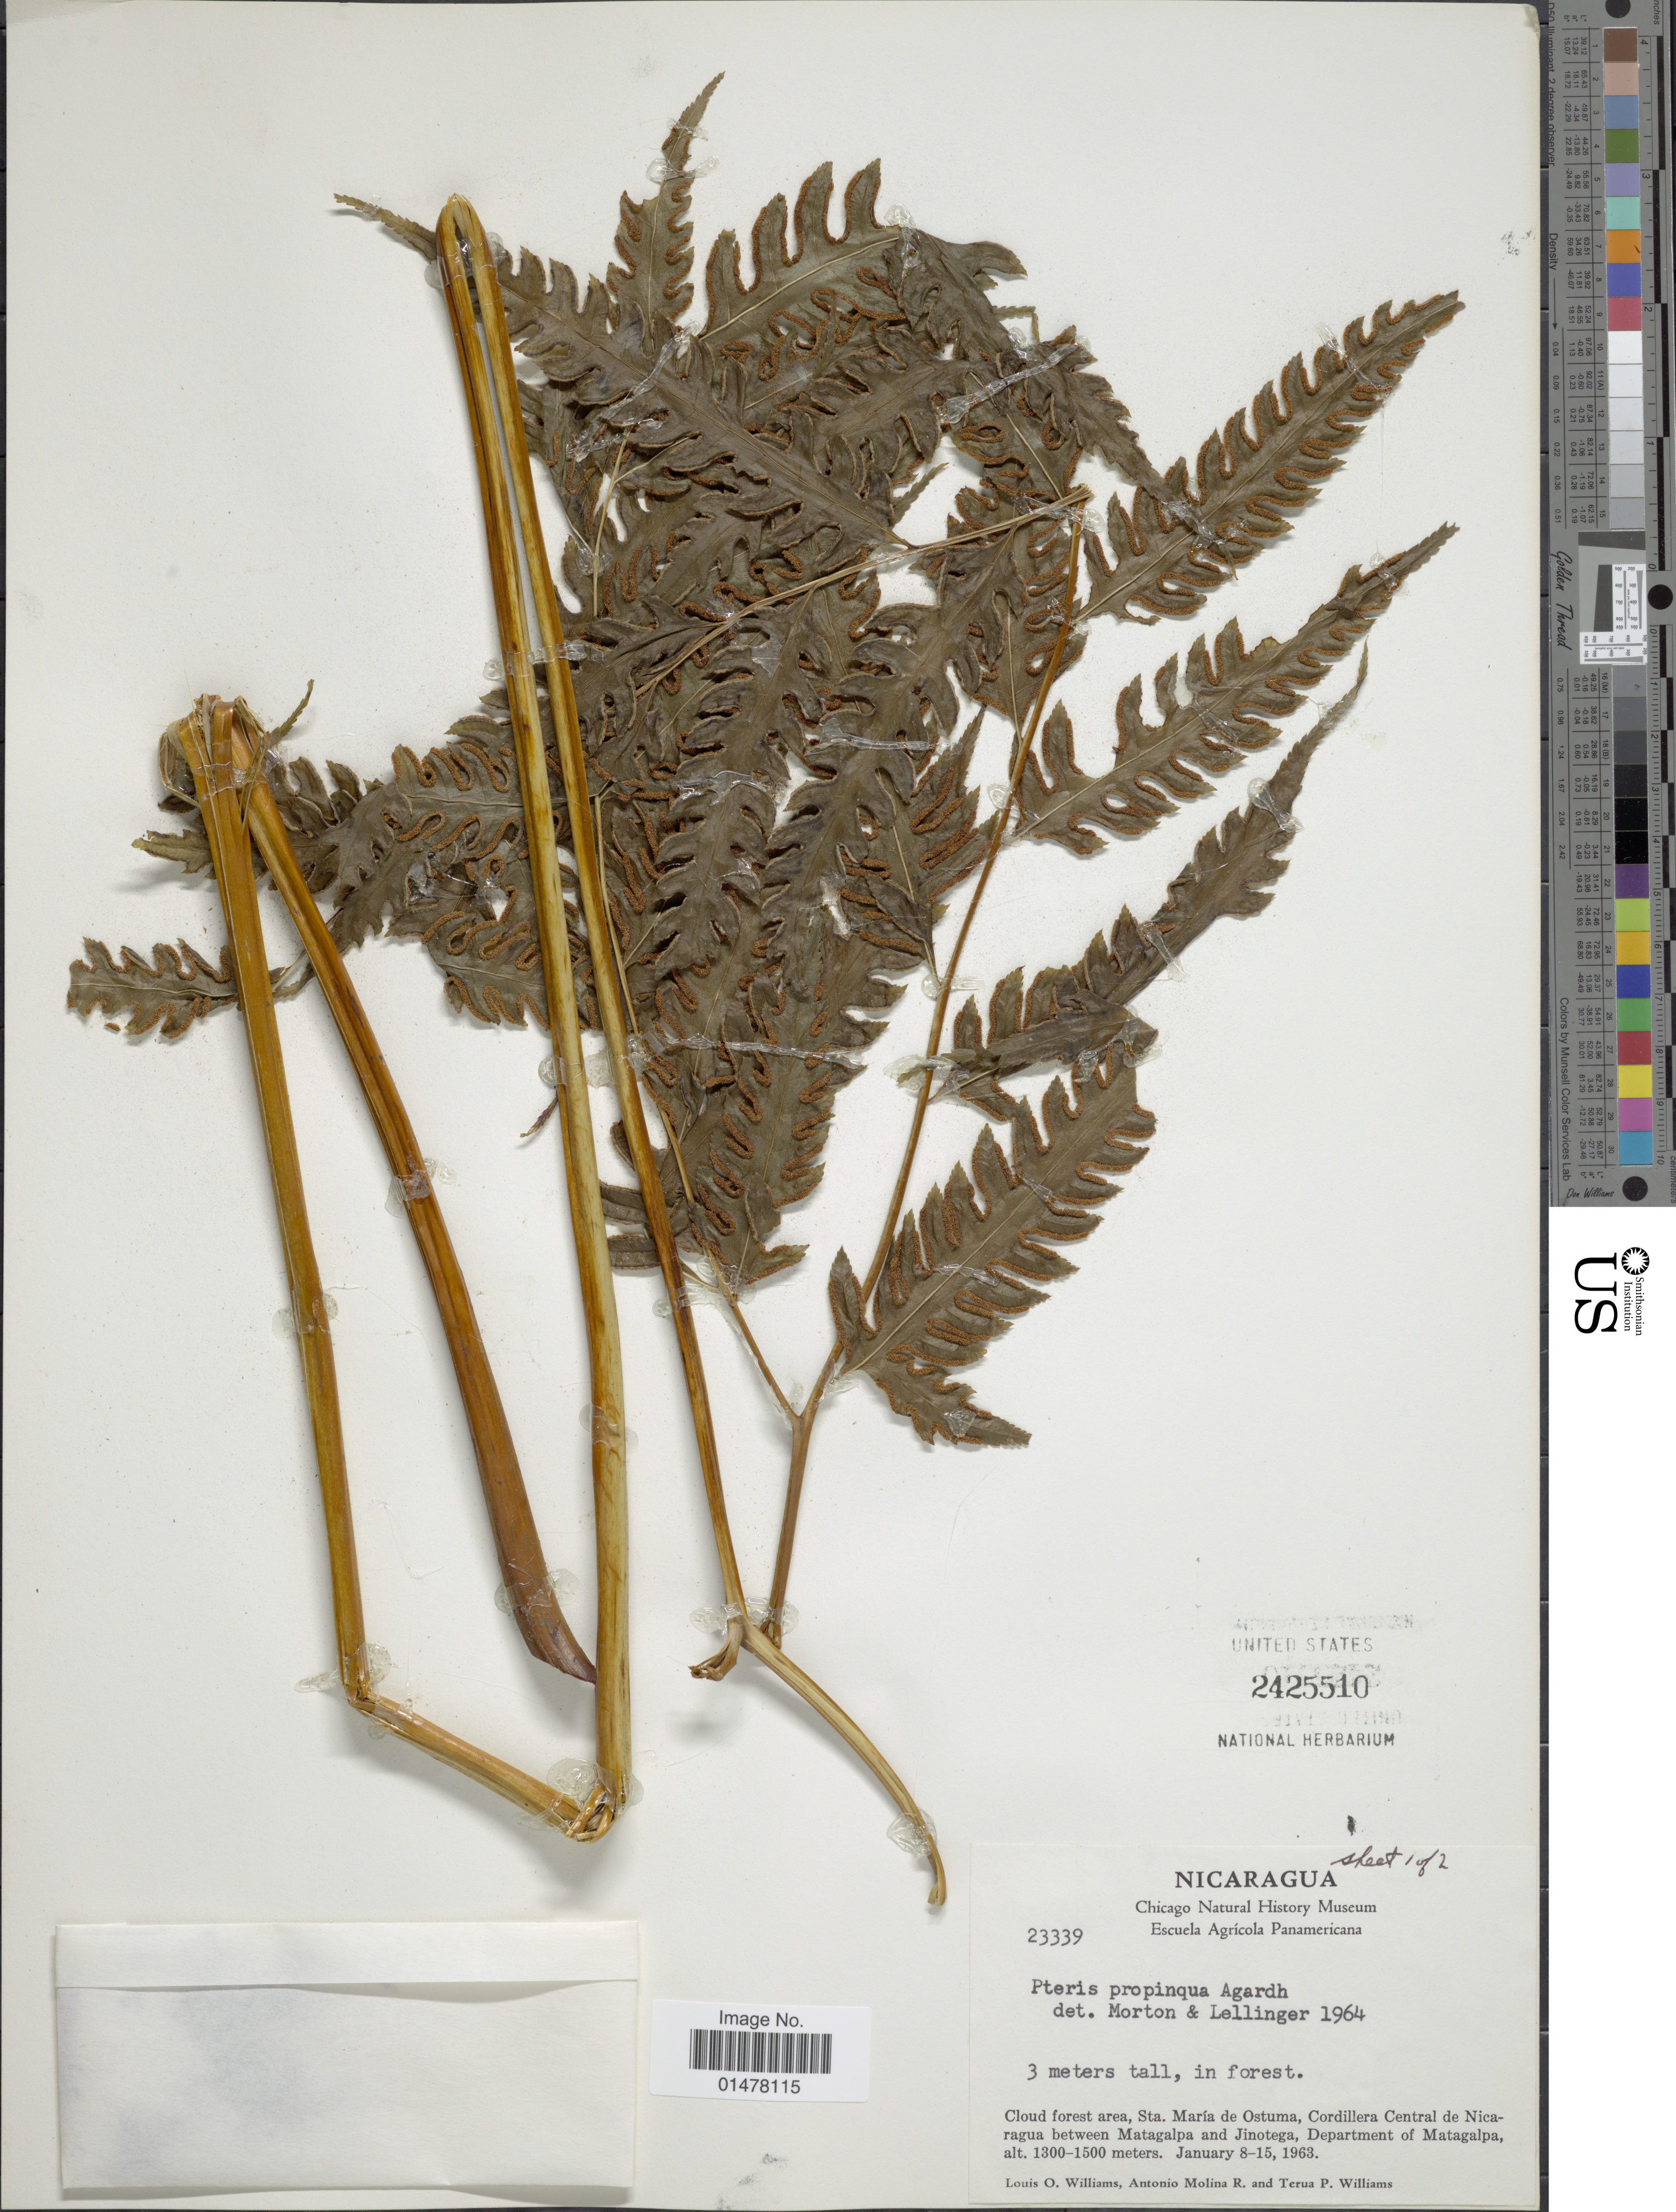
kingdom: Plantae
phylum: Tracheophyta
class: Polypodiopsida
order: Polypodiales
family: Pteridaceae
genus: Pteris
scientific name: Pteris propinqua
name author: J. Agardh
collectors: L. O. Williams, A. Molina R. & T. P. Williams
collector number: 23339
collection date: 1963-01-08/1963-01-15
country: Nicaragua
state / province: Matagalpa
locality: Nicaragua, cloud forest area, Sta. Maria de Ostuma, Cordilla Centrel de Nicaragua between Matagalpa and Jinotega, department of Matagalpa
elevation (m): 1300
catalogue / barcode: US 2425510